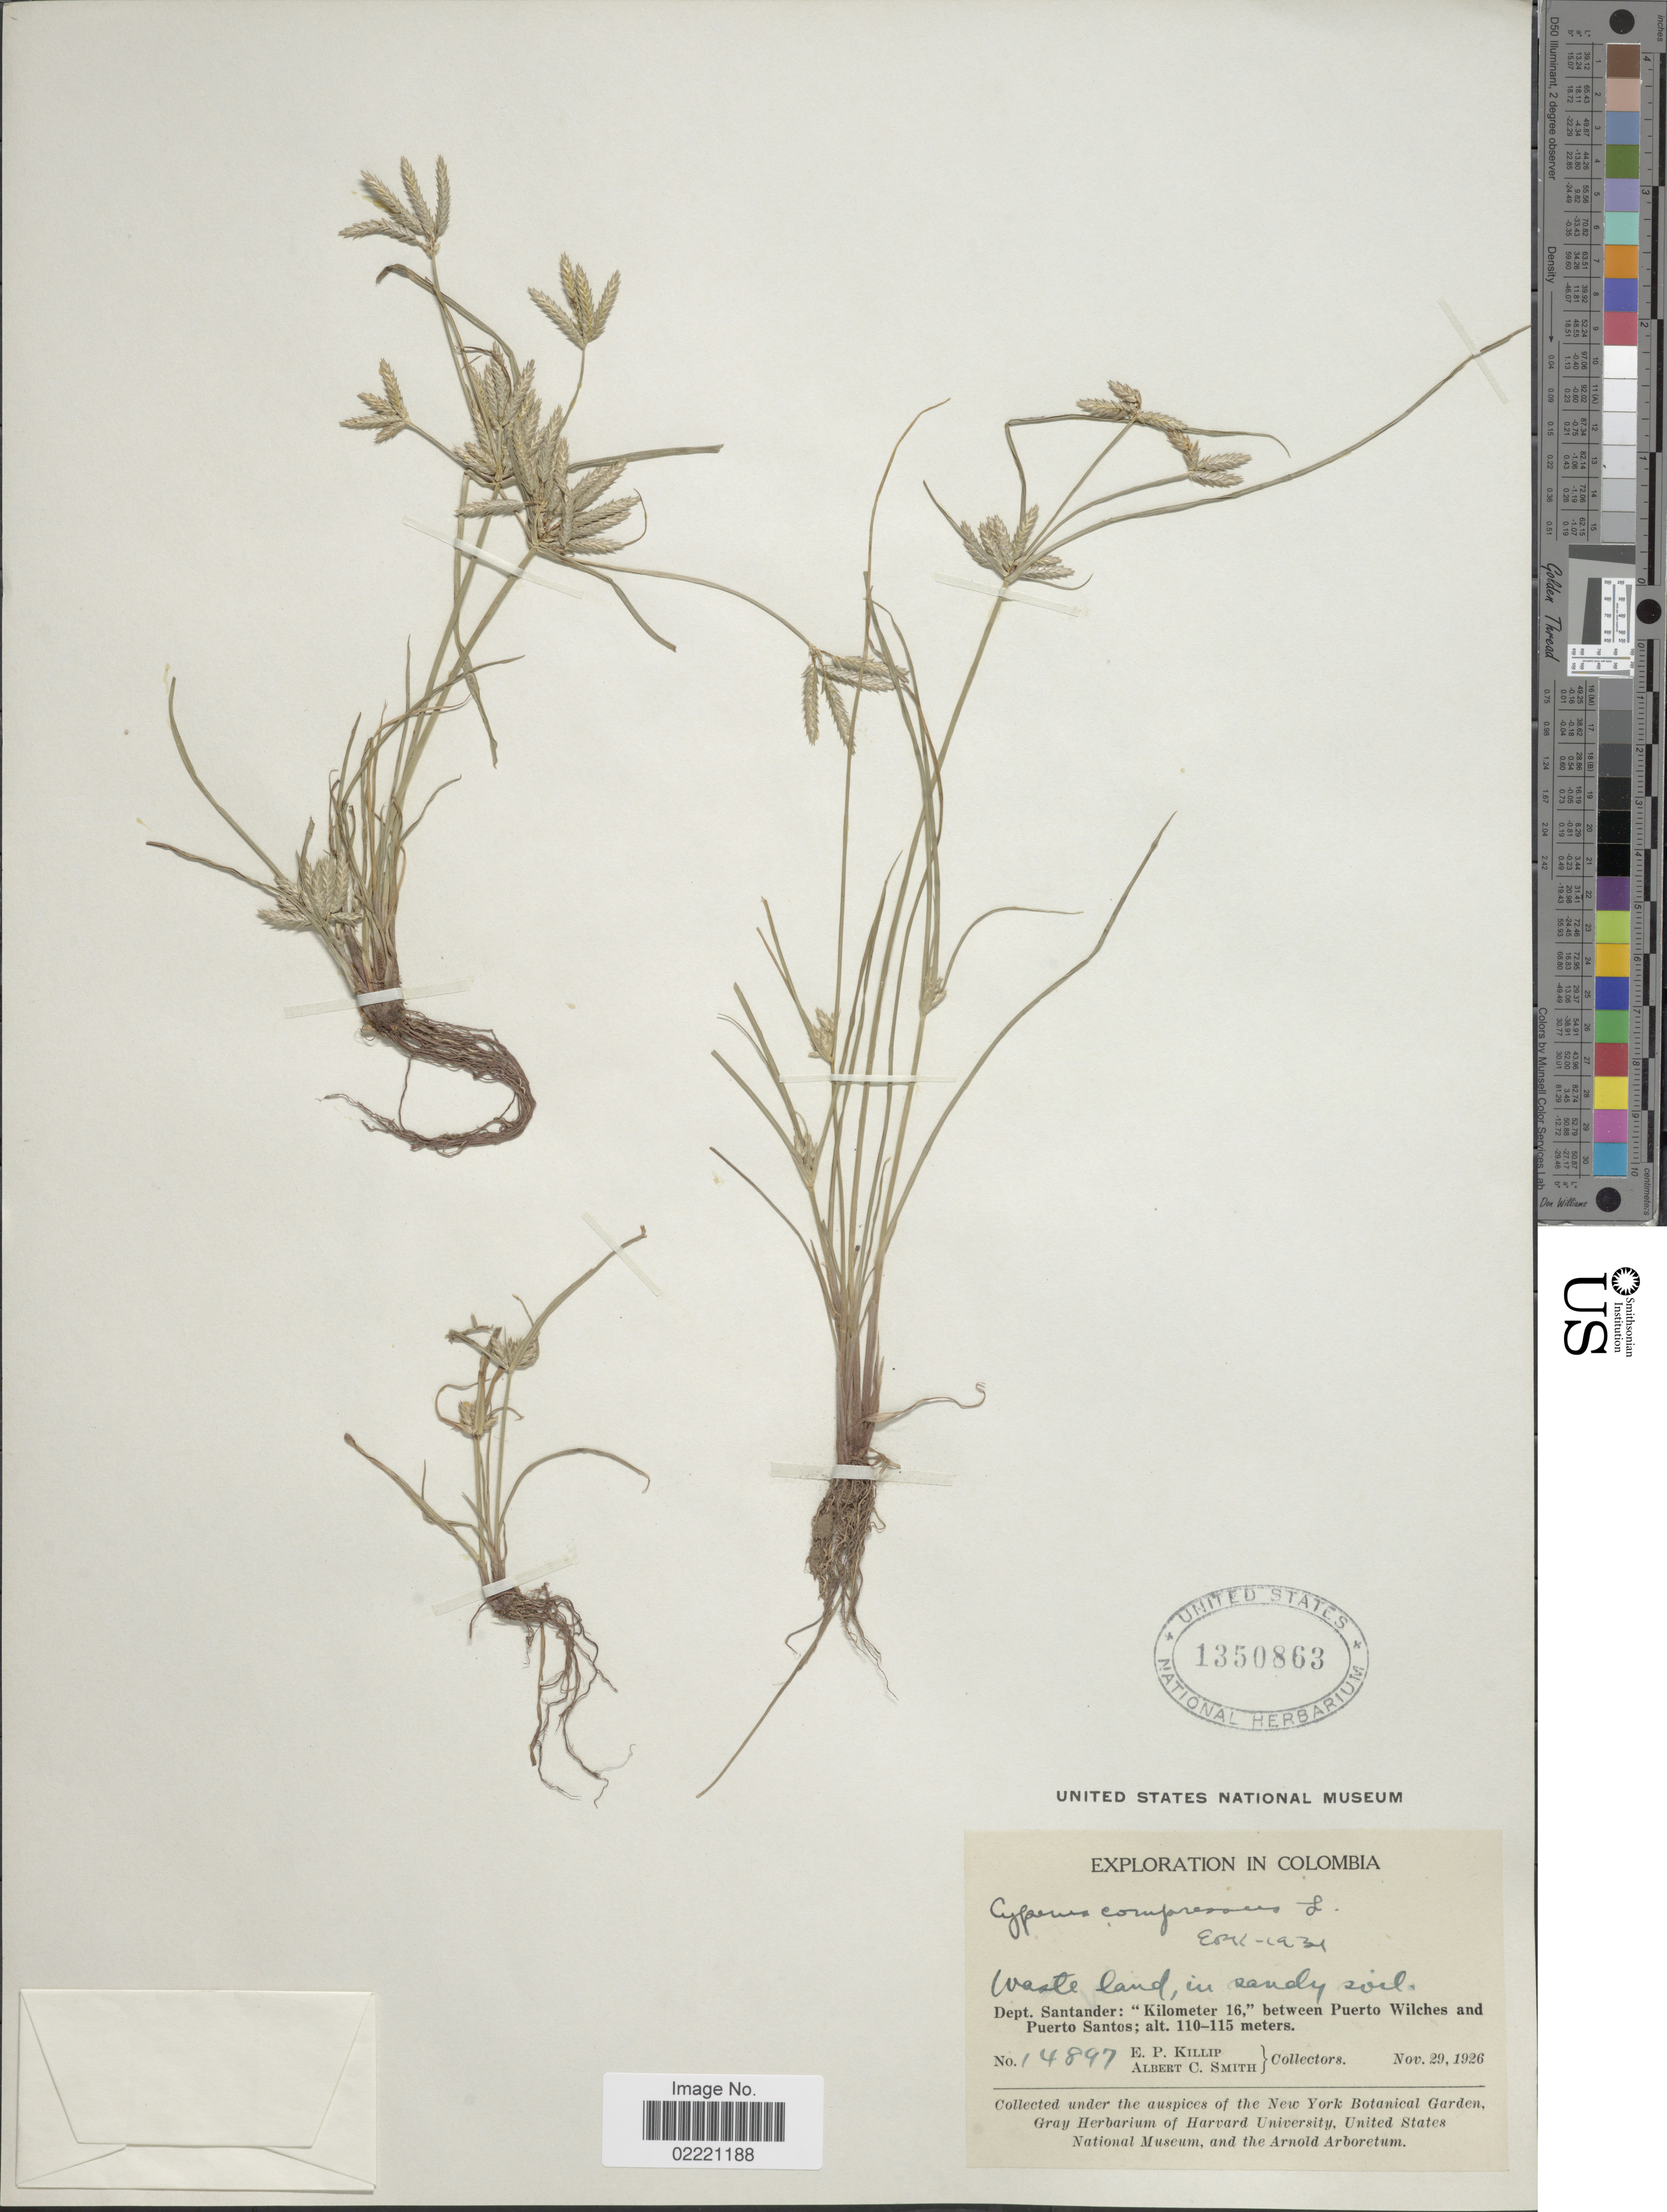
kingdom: Plantae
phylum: Tracheophyta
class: Liliopsida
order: Poales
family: Cyperaceae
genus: Cyperus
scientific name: Cyperus compressus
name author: L.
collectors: E. P. Killip & A. C. Smith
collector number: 14897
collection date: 1926-11-29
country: Colombia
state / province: Santander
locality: Kilometer 16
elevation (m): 110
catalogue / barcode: US 1350863